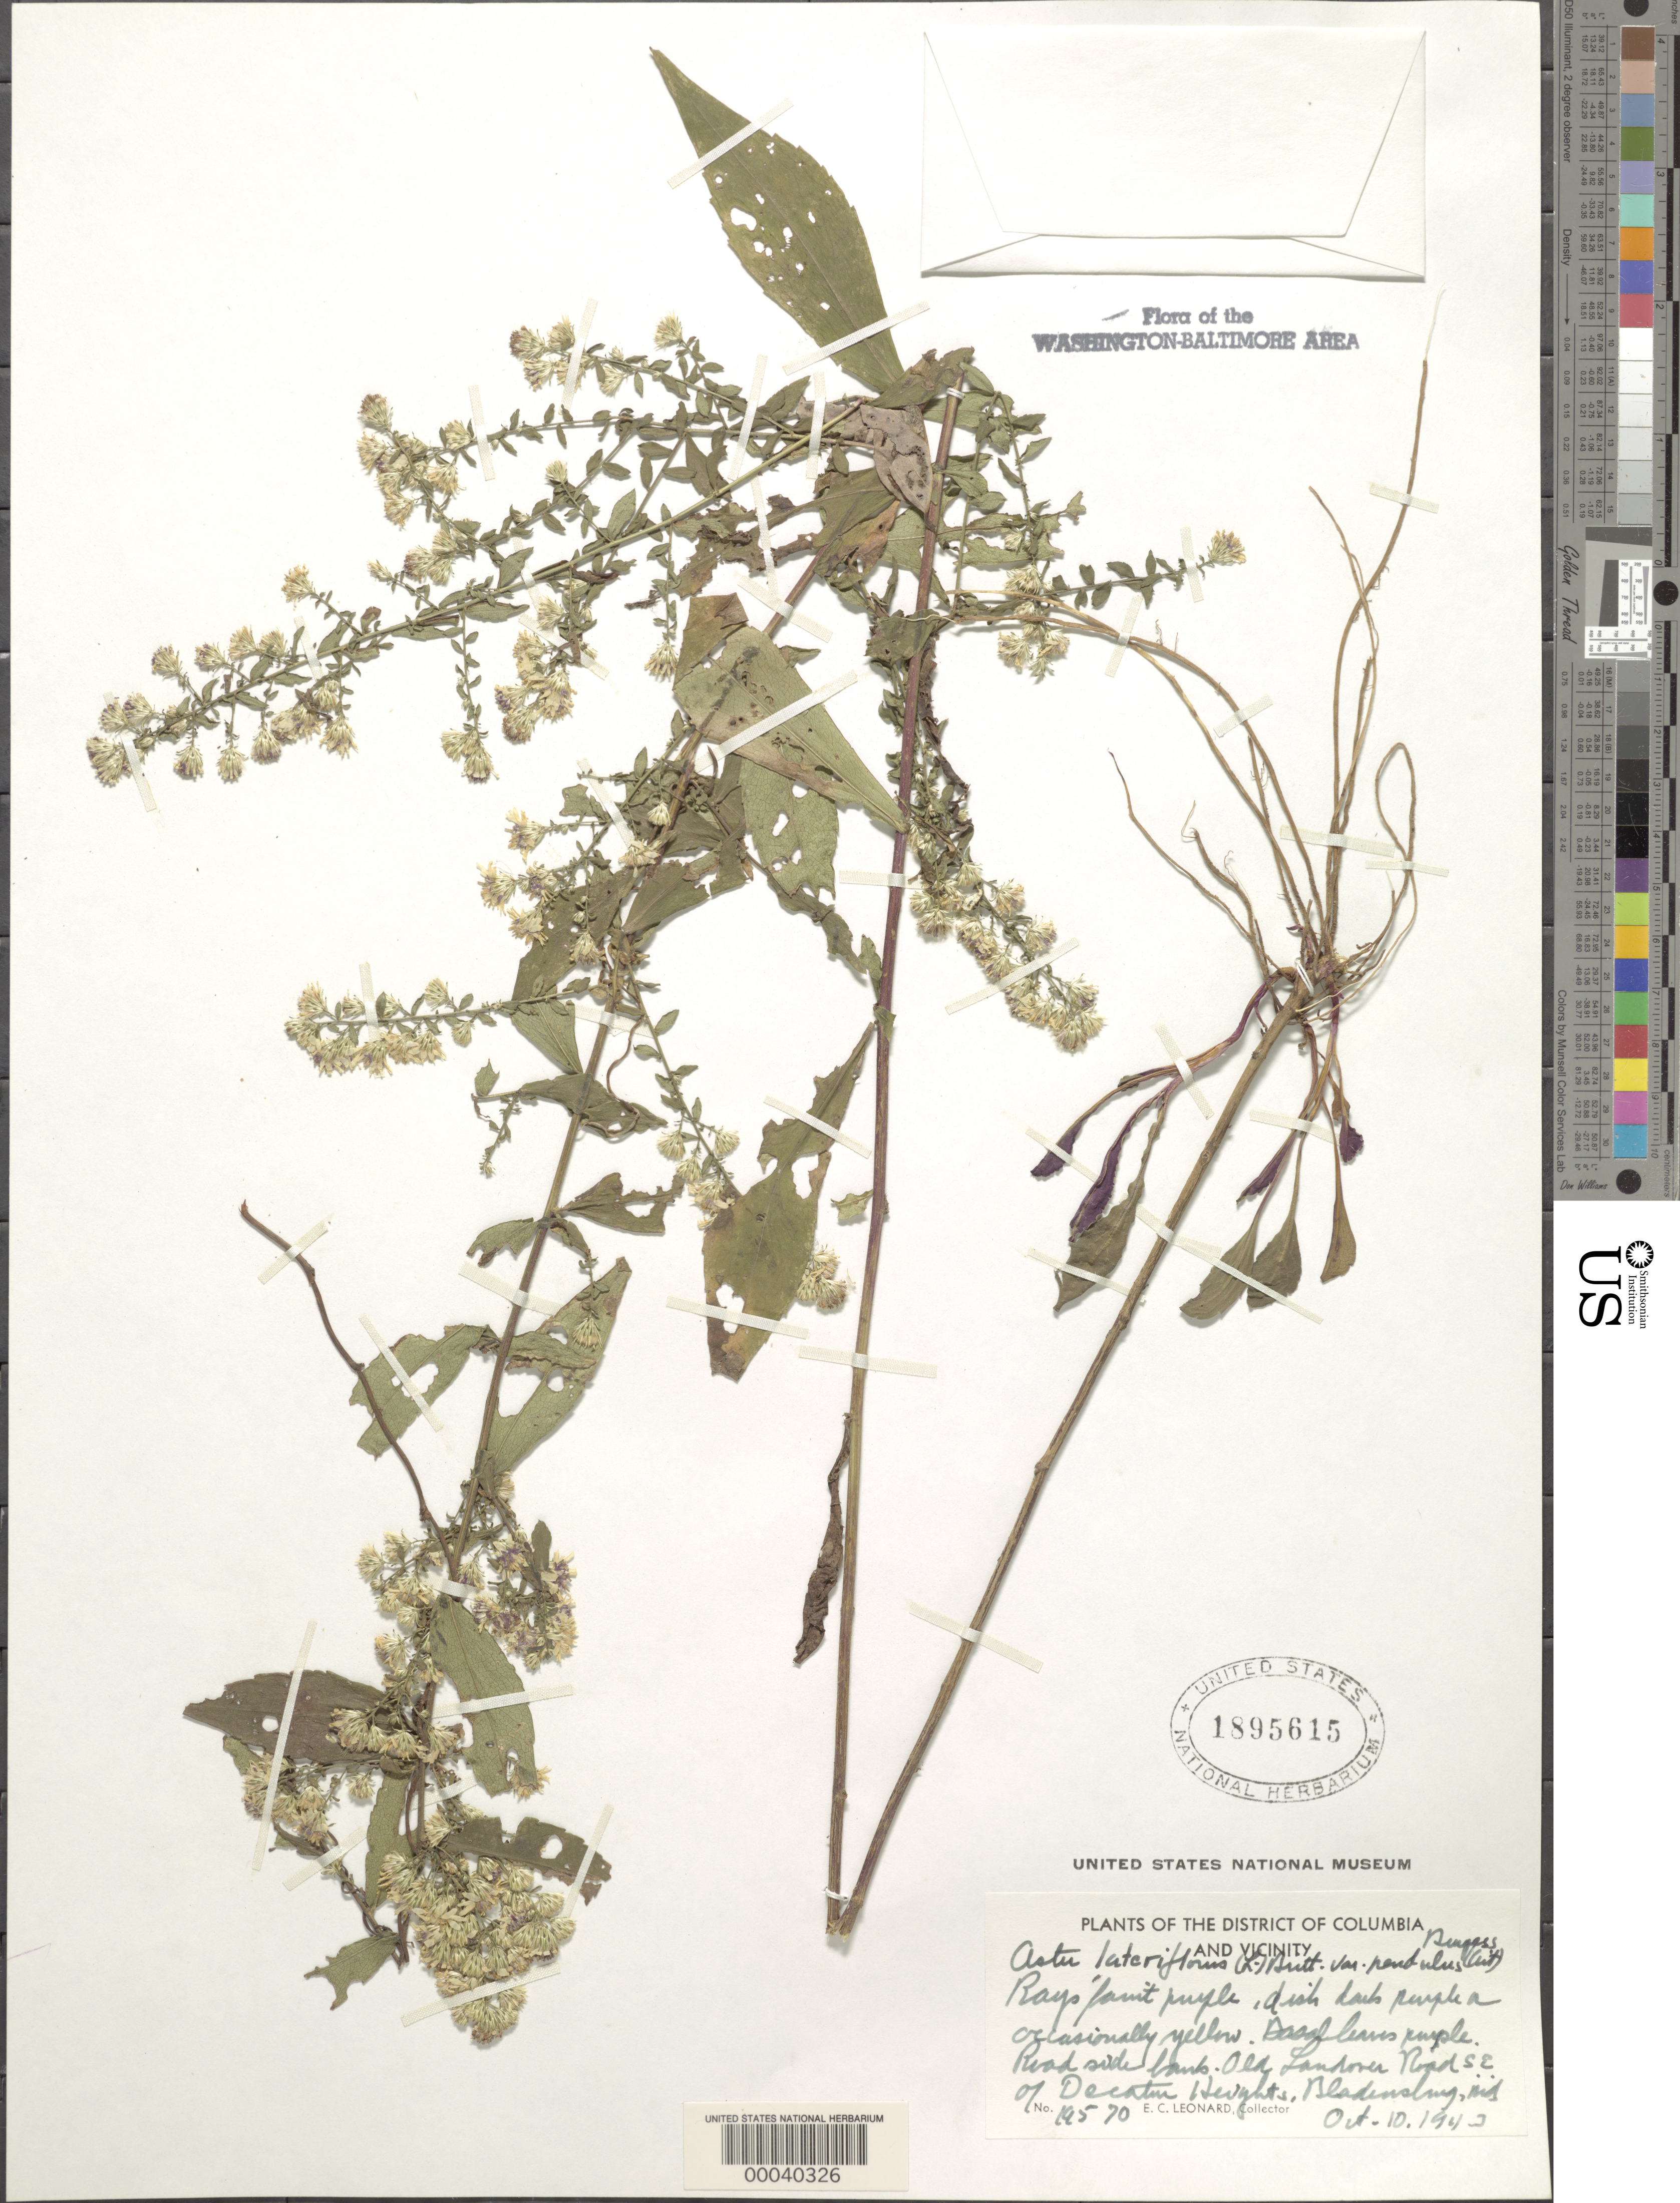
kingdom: Plantae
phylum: Tracheophyta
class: Magnoliopsida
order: Asterales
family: Asteraceae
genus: Symphyotrichum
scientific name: Symphyotrichum lateriflorum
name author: (L.) Á. Löve & D. Löve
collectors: E. C. Leonard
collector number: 19570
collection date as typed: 10 Oct 1943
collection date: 1943-10-10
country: United States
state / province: Maryland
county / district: Prince George's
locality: Old Landover Road, Bladensburg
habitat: Roadside bank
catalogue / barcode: US 1895615